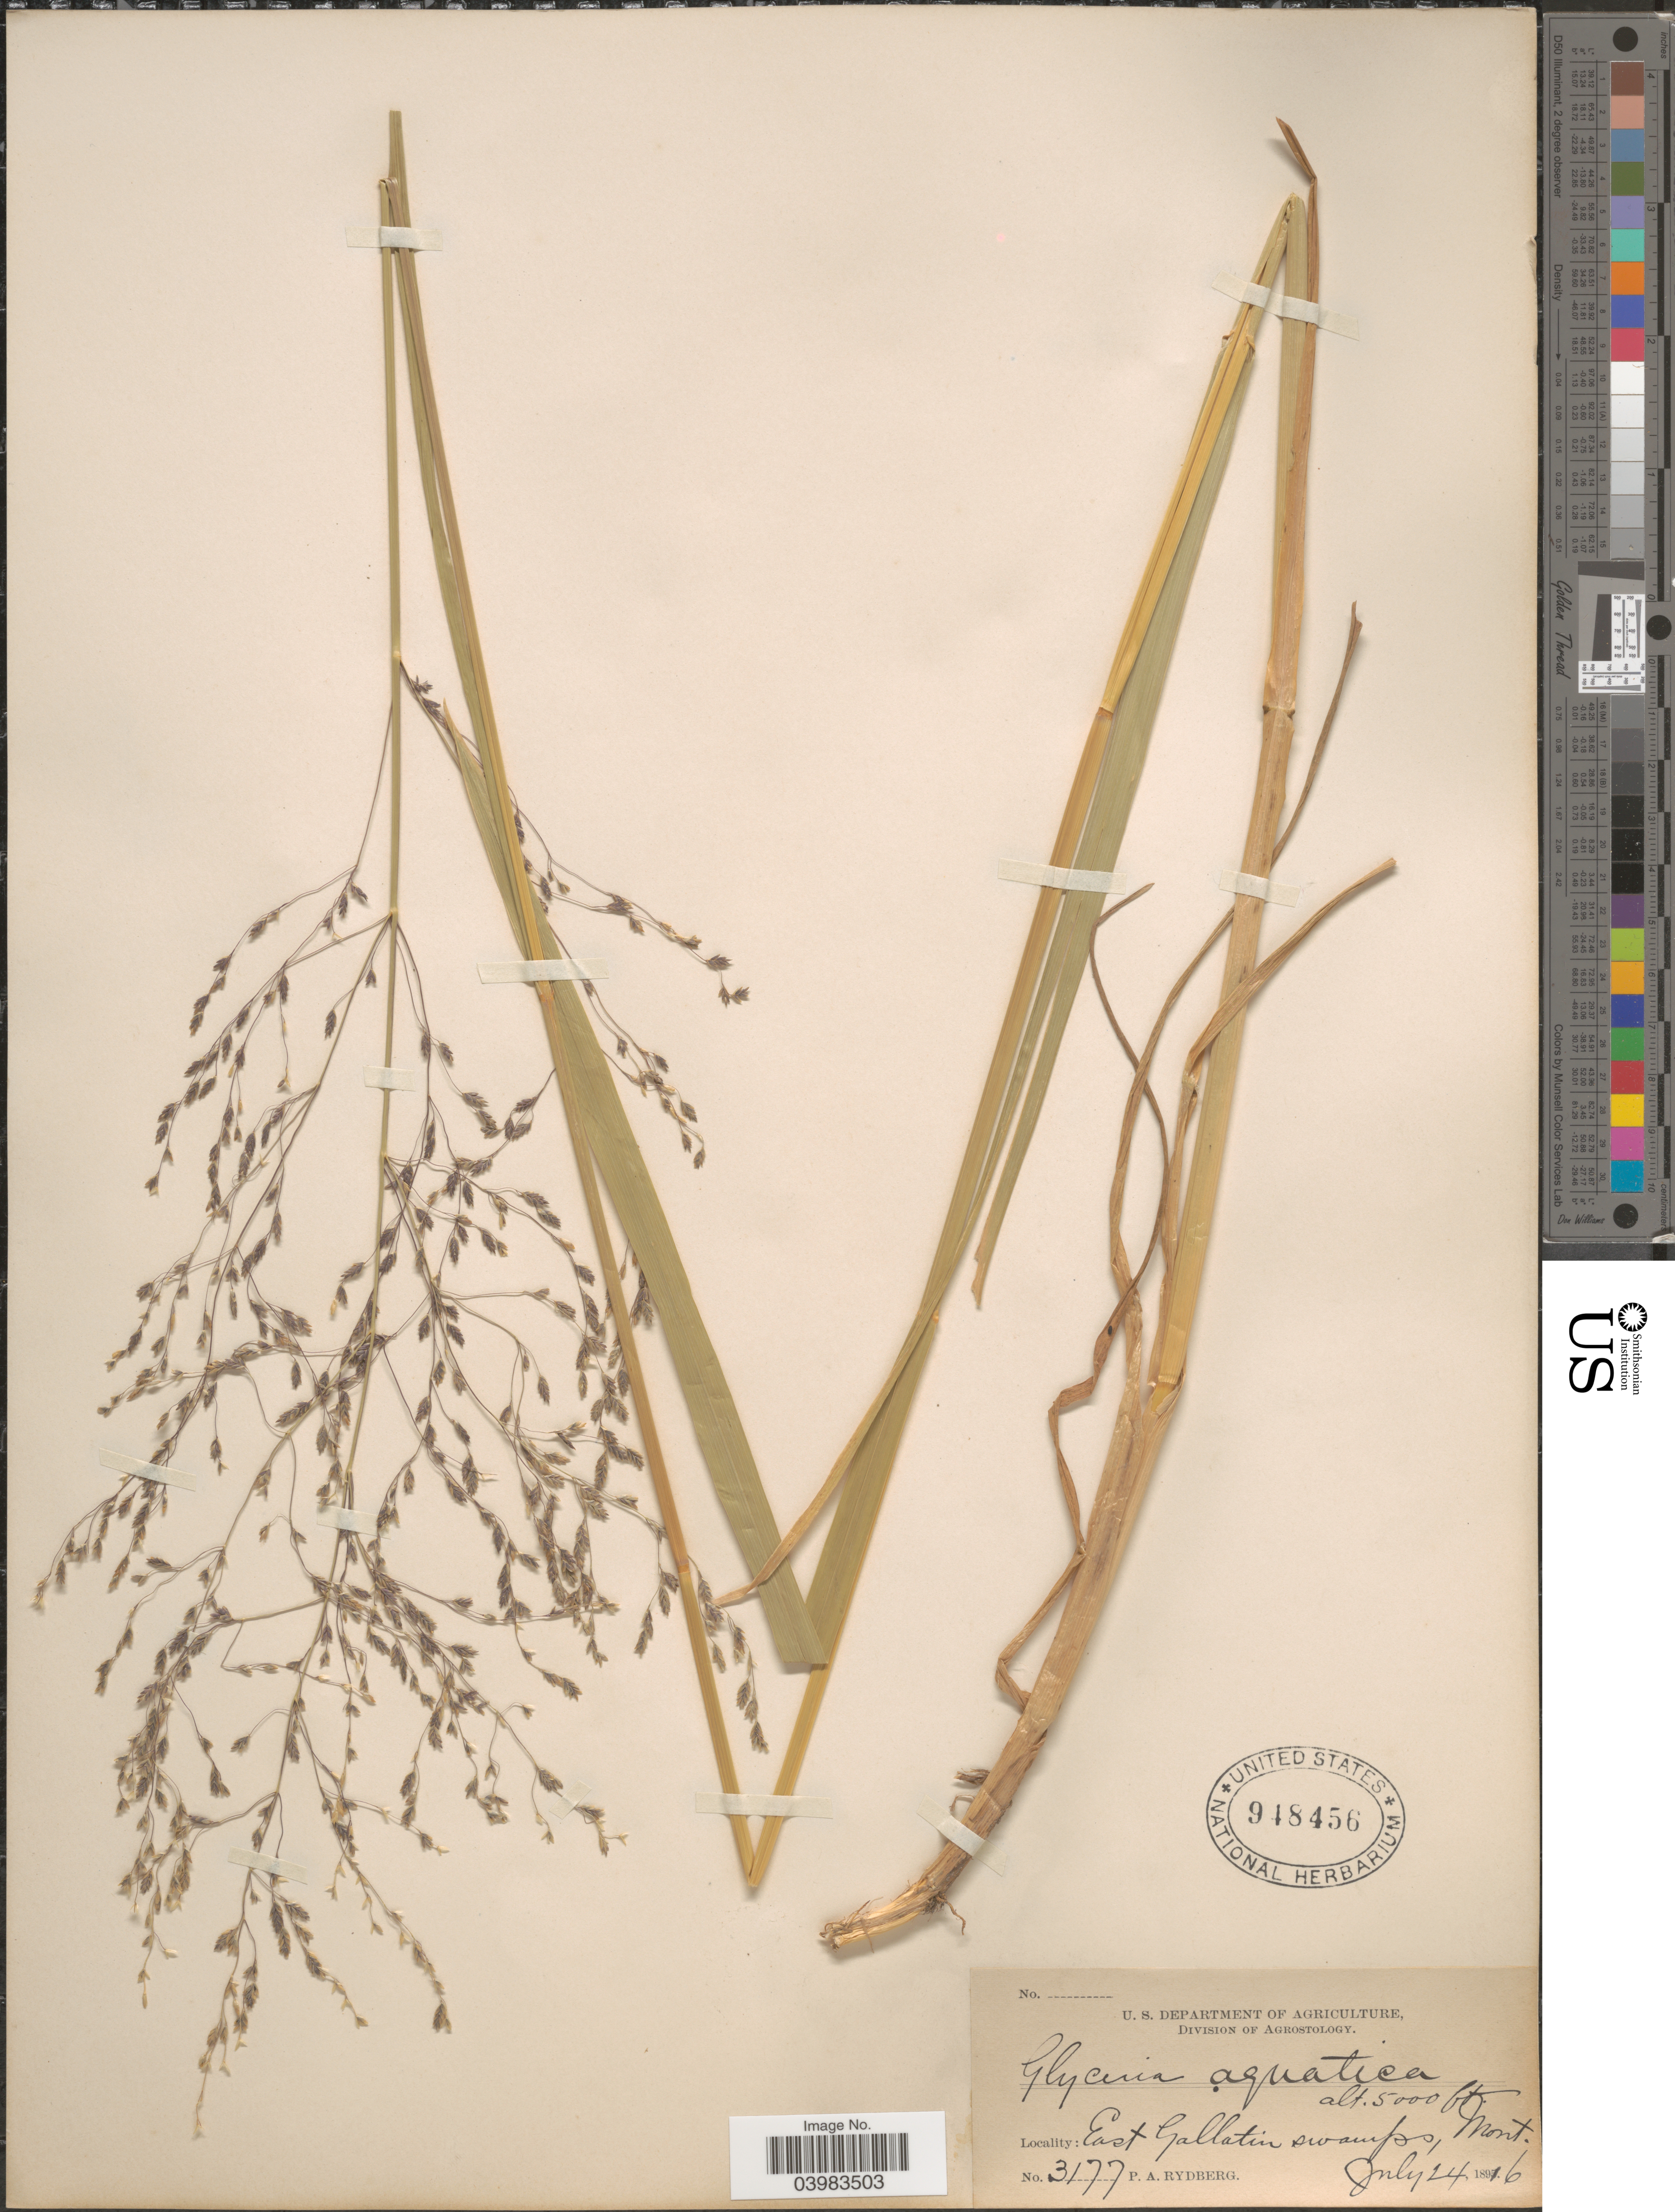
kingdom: Plantae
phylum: Tracheophyta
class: Liliopsida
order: Poales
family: Poaceae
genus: Glyceria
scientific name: Glyceria grandis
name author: S. Watson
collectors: P. A. Rydberg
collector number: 3177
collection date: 1816-07-24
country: United States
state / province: Montana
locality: East Gallatin swamps.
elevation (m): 1524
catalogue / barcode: US 948456